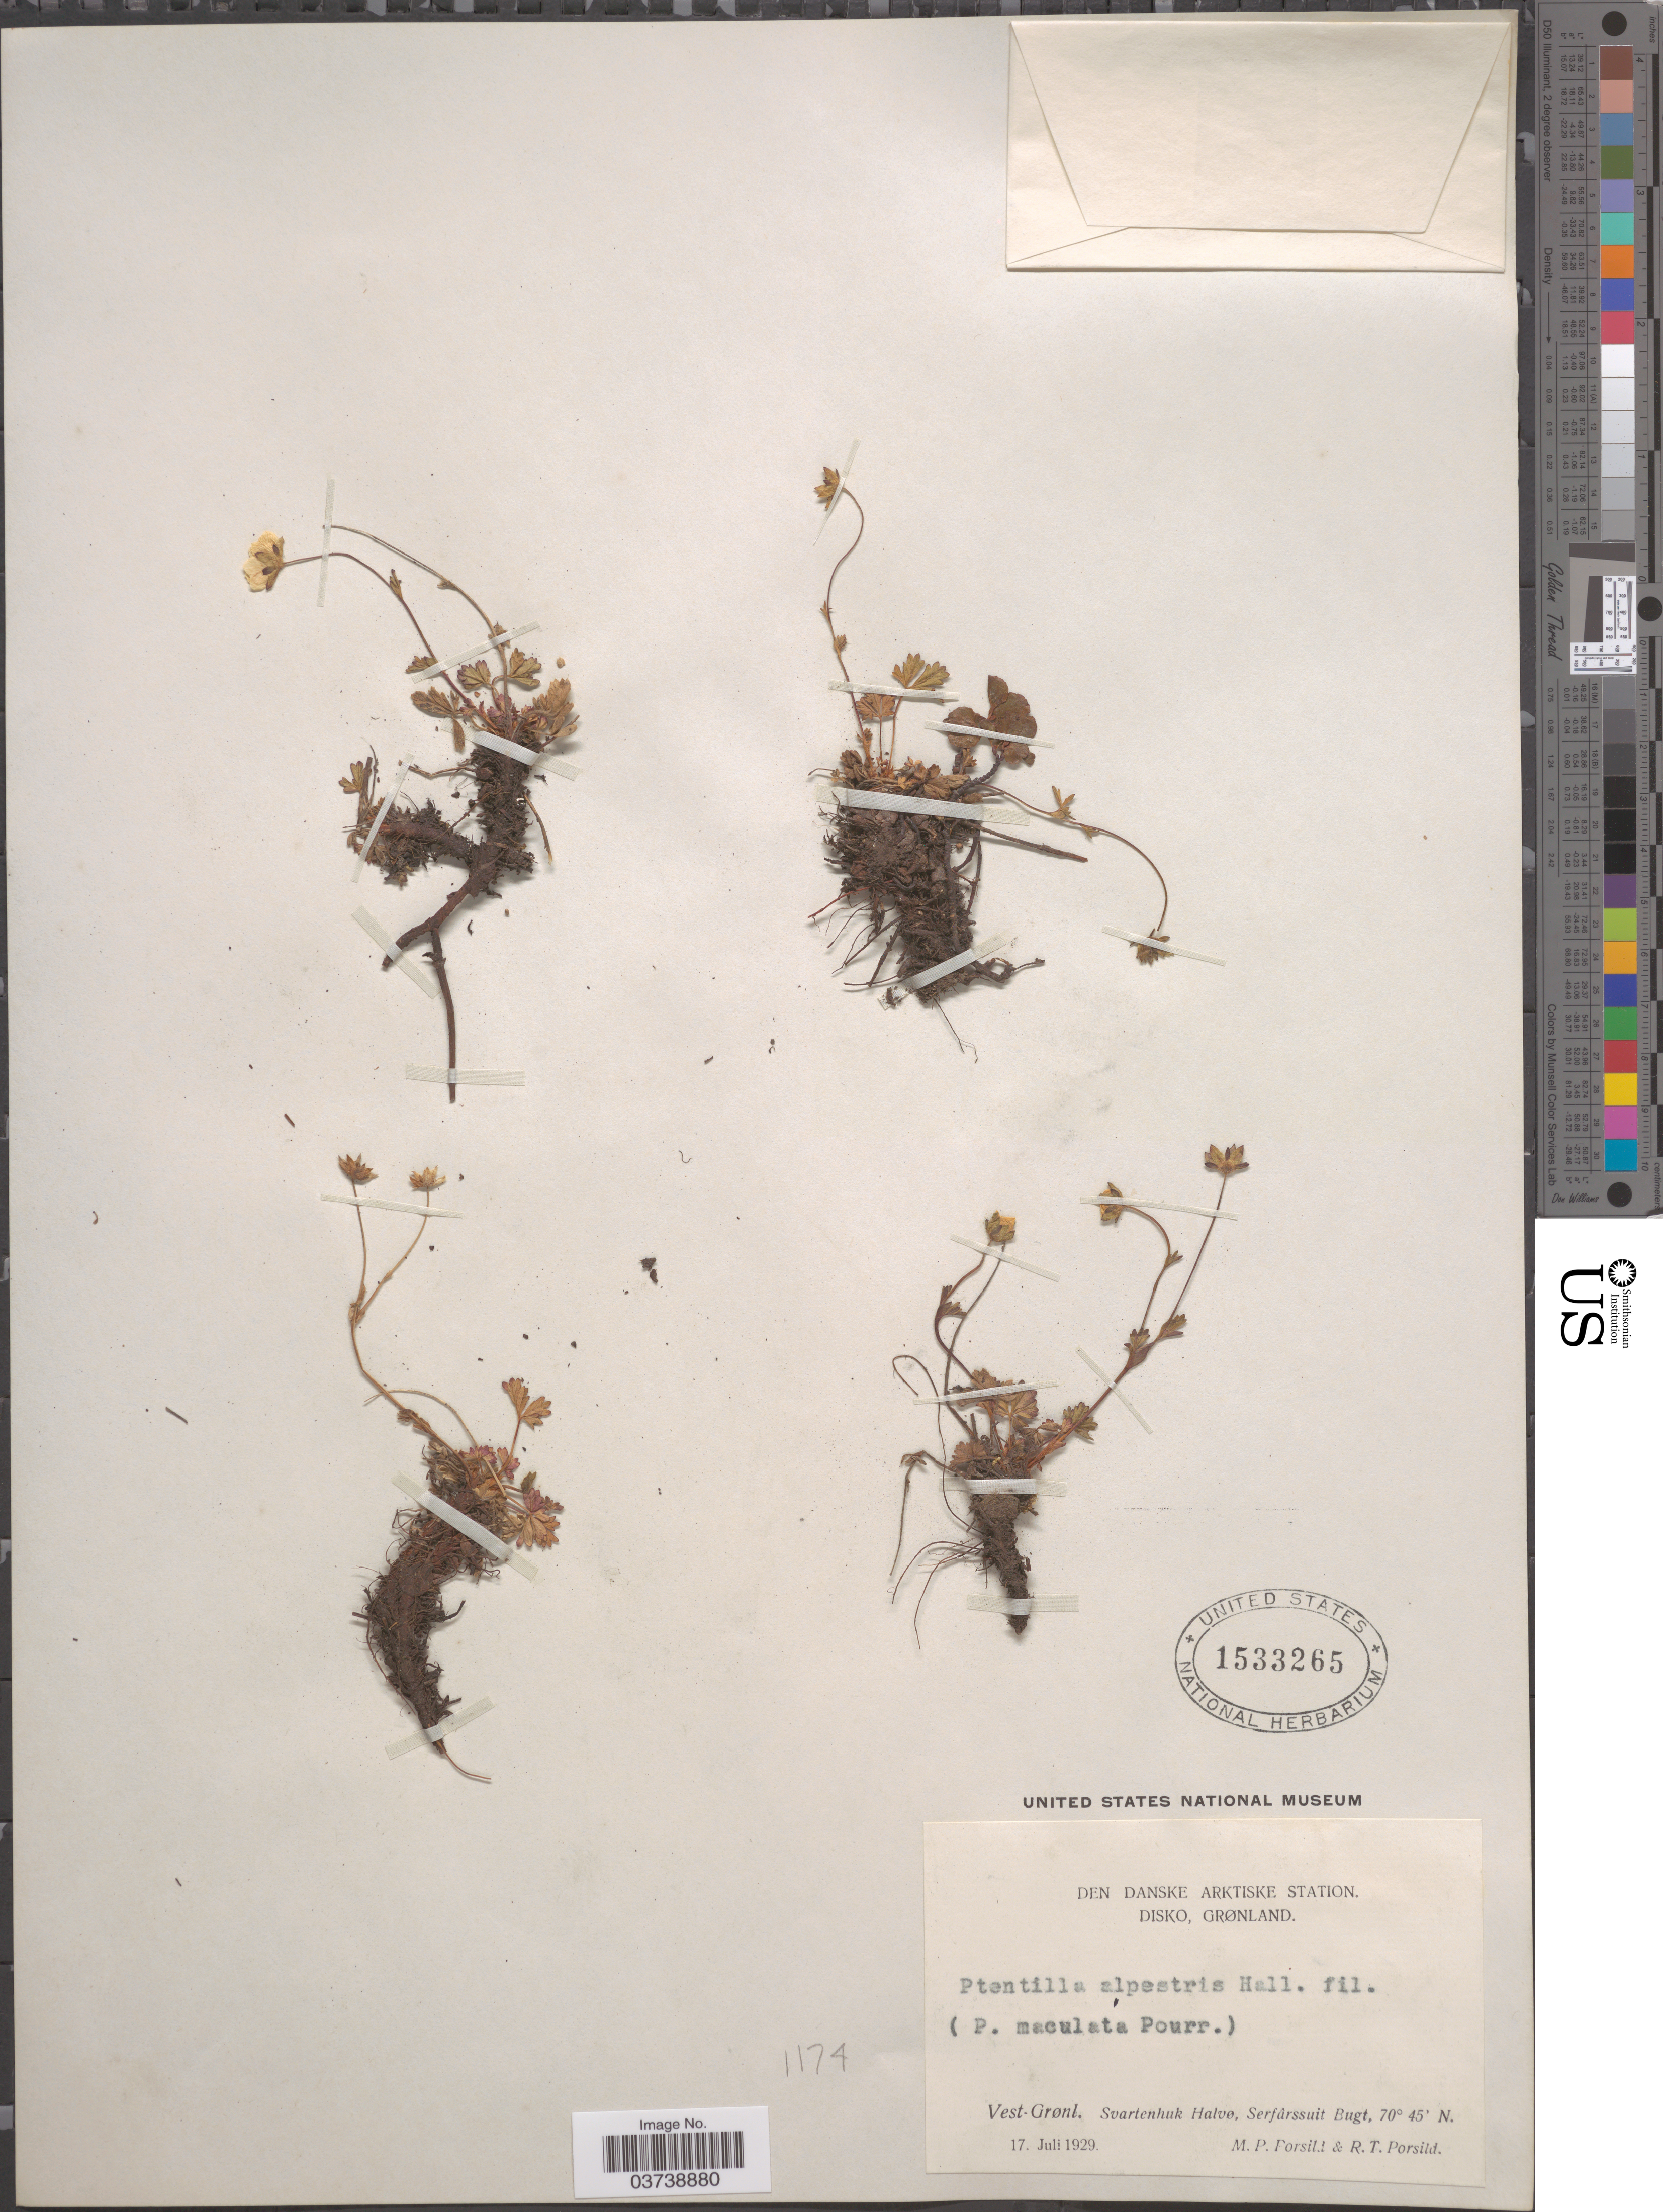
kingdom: Plantae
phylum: Tracheophyta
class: Magnoliopsida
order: Rosales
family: Rosaceae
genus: Potentilla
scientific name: Potentilla crantzii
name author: (Crantz) Beck ex Fritsch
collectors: M. P. Porsild & R. T. Porsild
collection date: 1929-07-17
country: Greenland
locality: Den Danske Arktiske Station. Disko, Grønland. Vest-Grønl. Svartenhuk Halvø, Serfârssuit Bugt.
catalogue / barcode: US 1533265